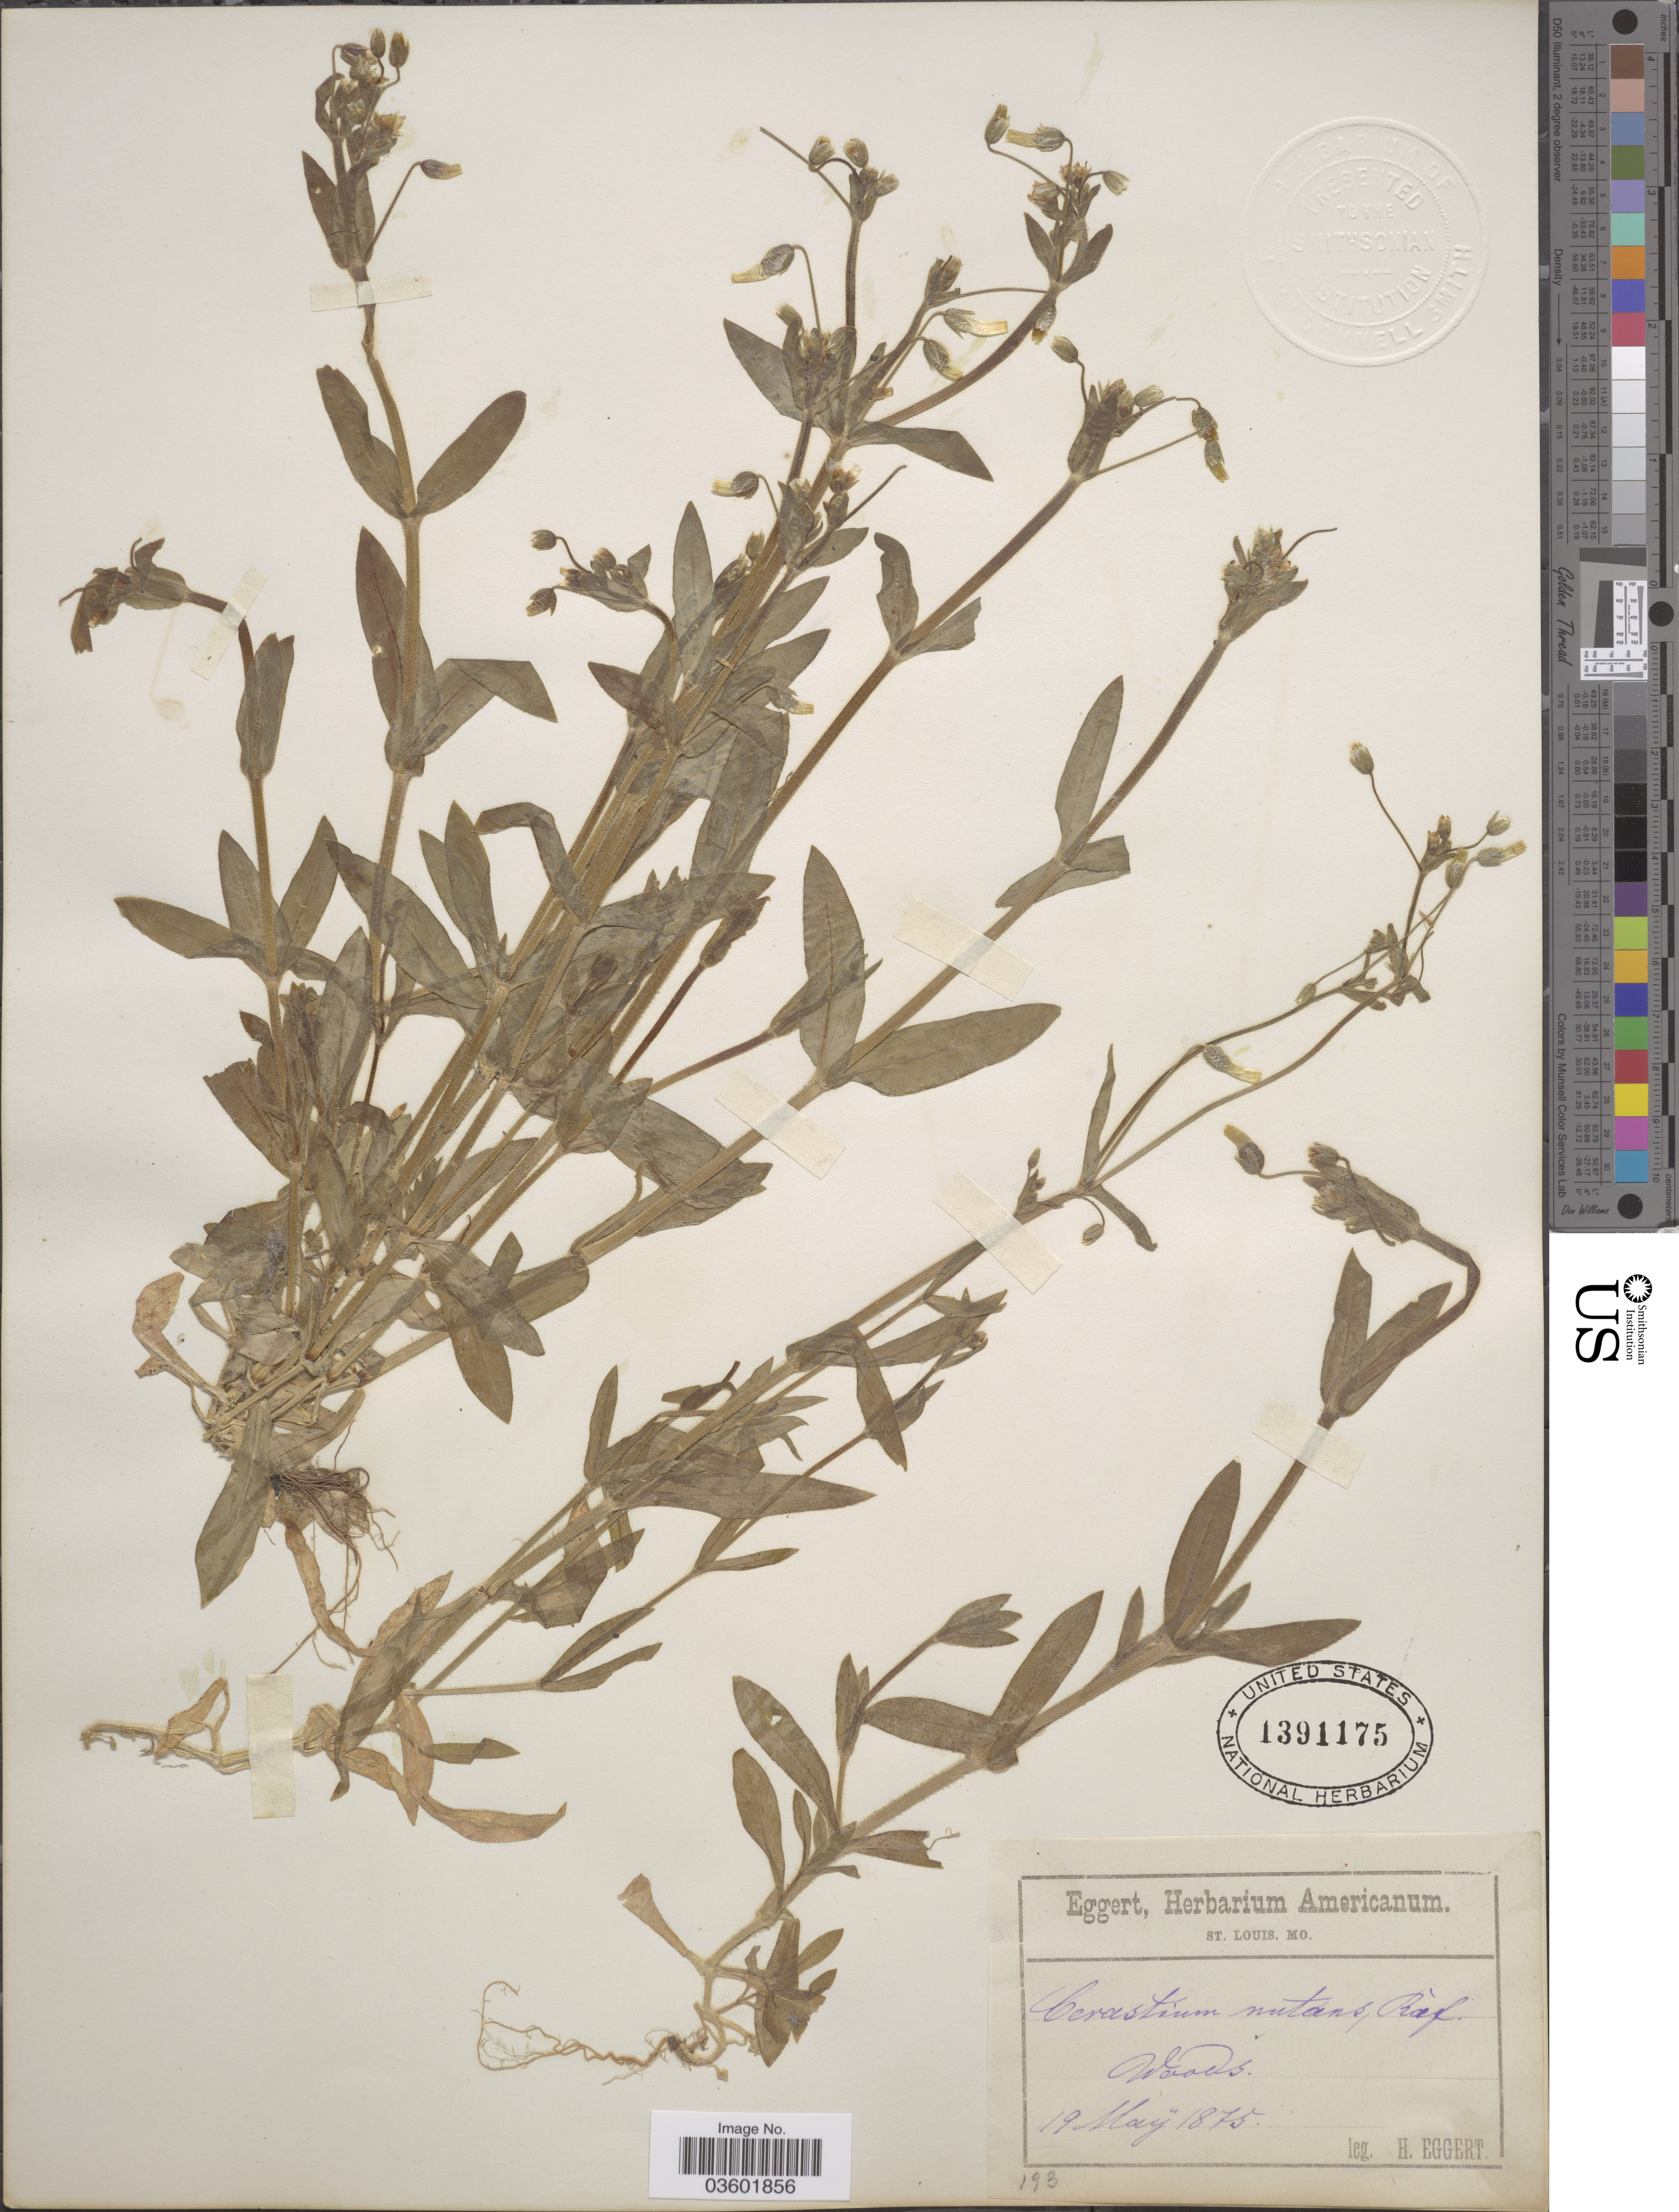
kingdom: Plantae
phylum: Tracheophyta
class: Magnoliopsida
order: Caryophyllales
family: Caryophyllaceae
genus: Cerastium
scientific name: Cerastium nutans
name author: Raf.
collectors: H. Eggert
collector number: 193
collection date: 1875-05-19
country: United States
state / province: Missouri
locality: Woods.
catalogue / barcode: US 1391175